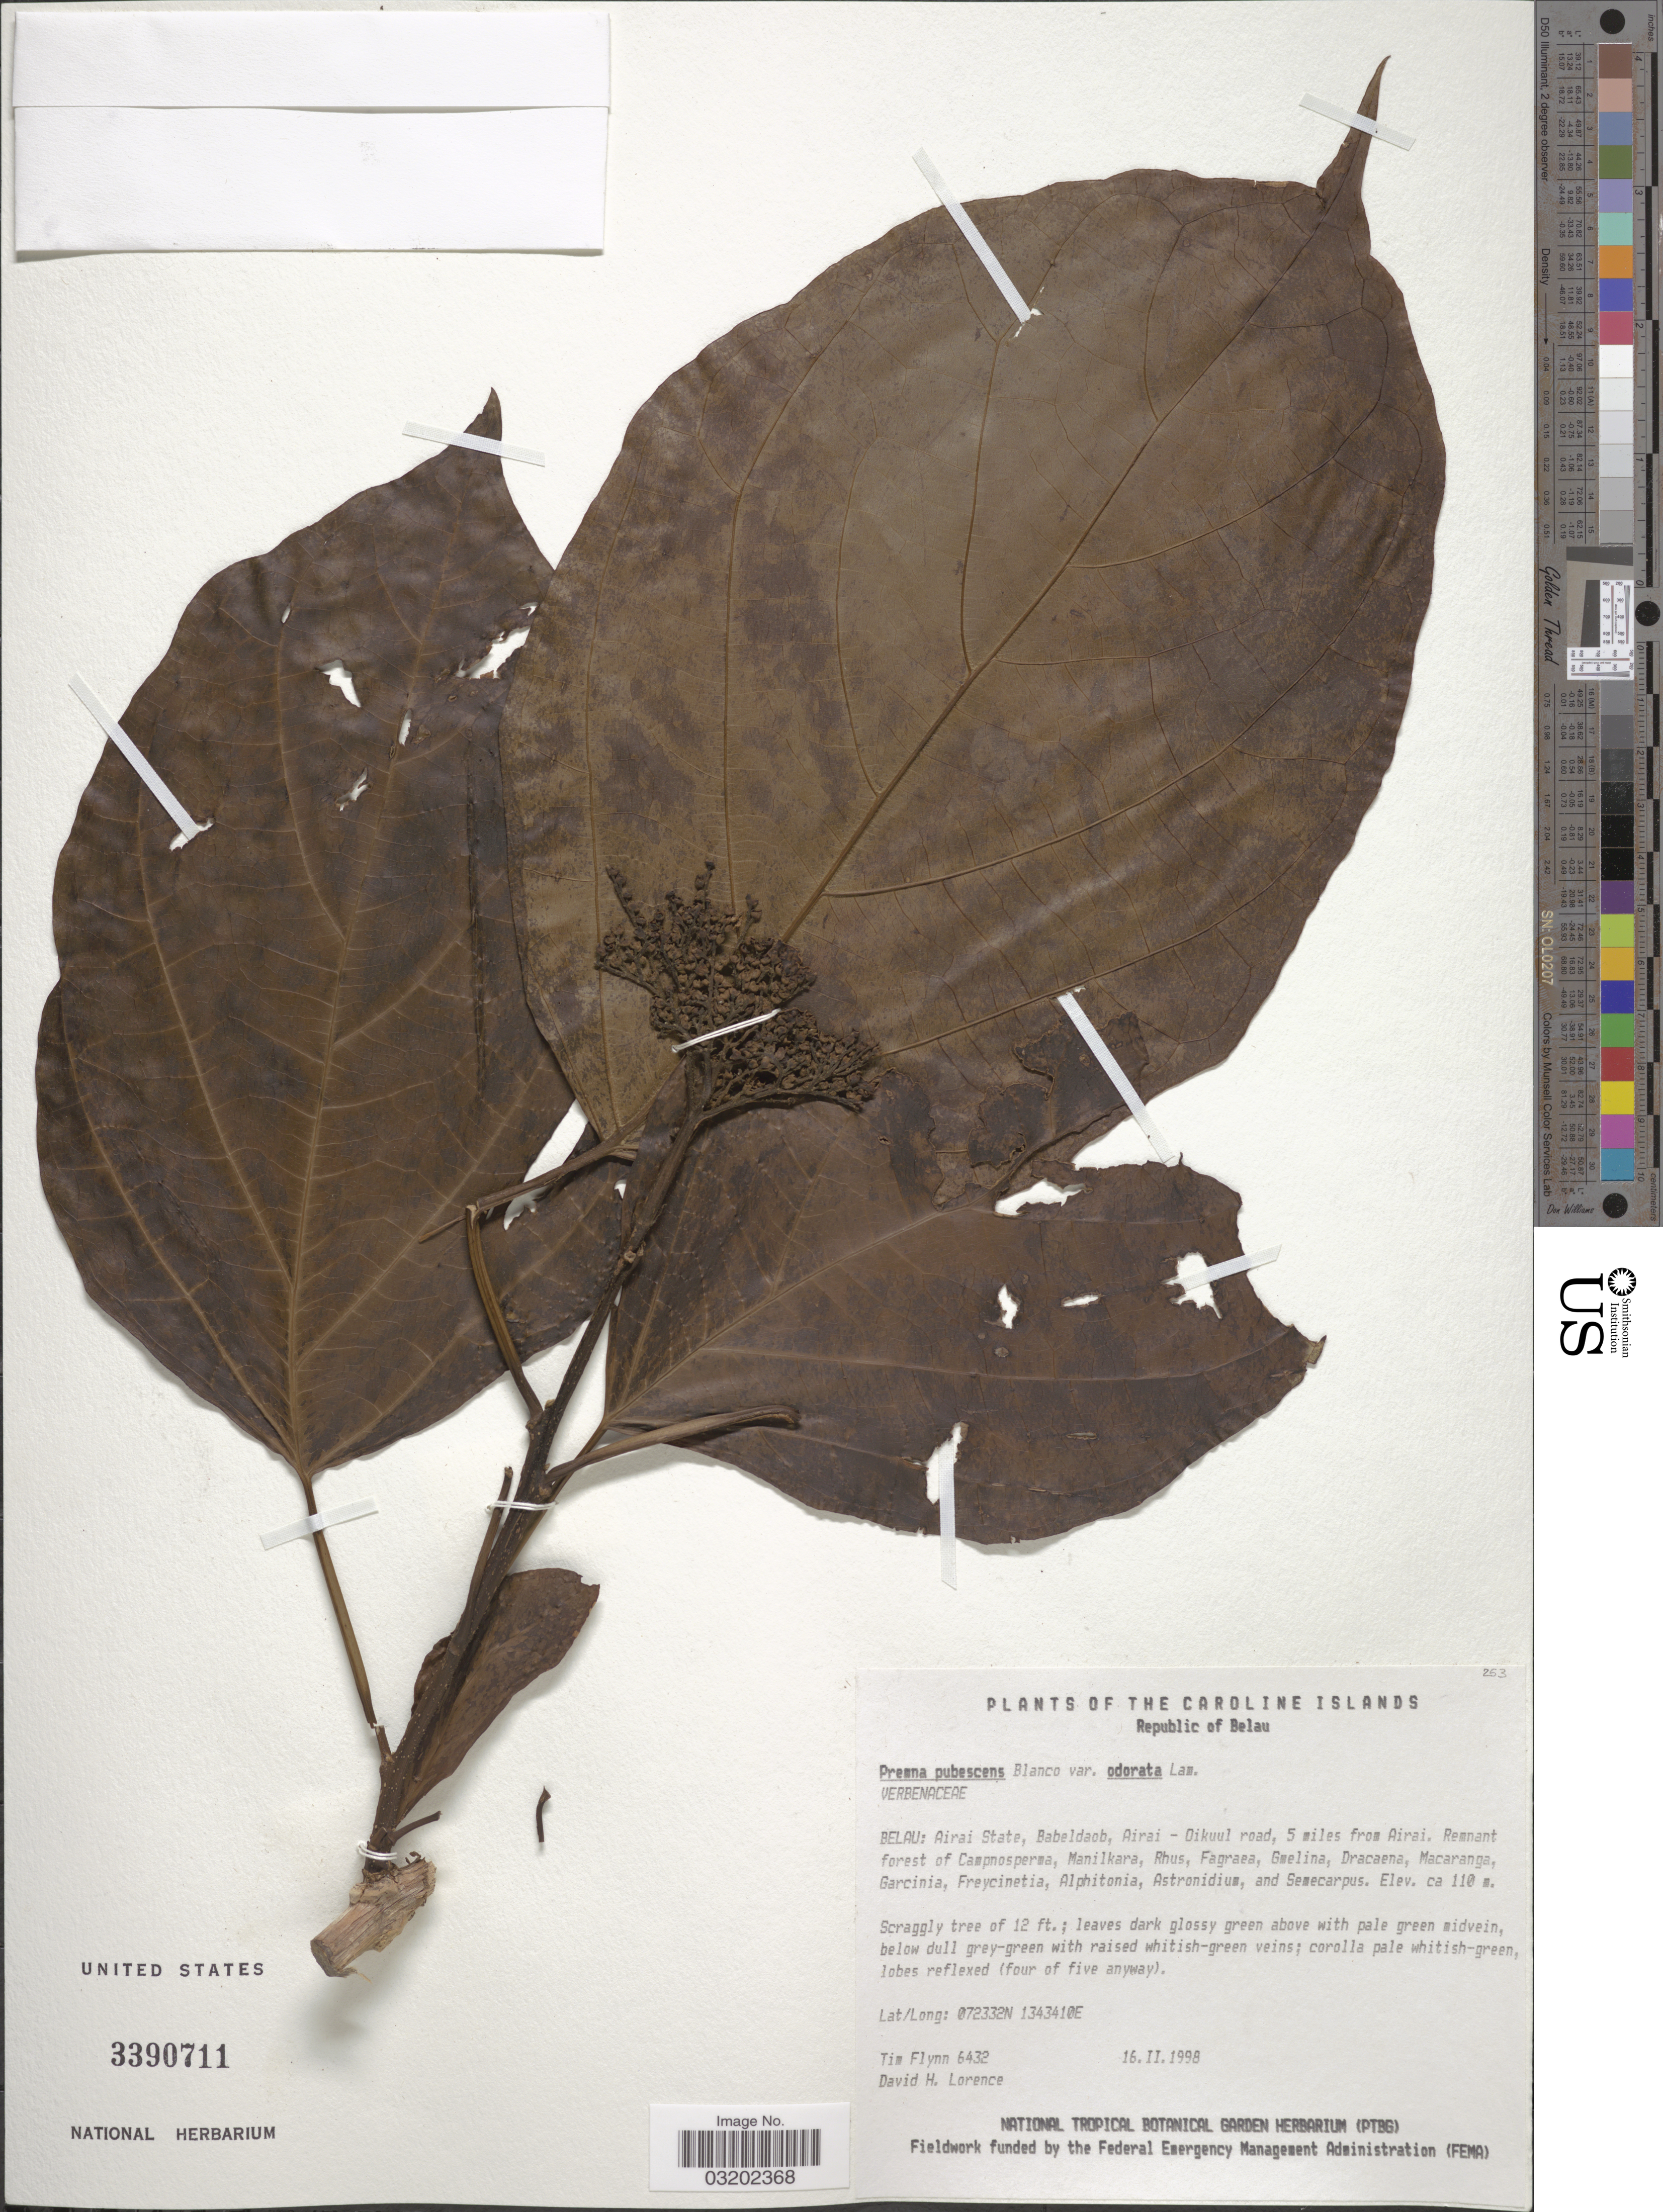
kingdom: Plantae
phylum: Tracheophyta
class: Magnoliopsida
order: Lamiales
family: Verbenaceae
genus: Stachytarpheta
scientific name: Stachytarpheta urticifolia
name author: Sims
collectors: T. Flynn & D. Lorence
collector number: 6432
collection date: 1998-02-16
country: Palau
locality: Airai State, Babeldaob, Airai - Oikuul road, 5 miles from Airai.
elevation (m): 110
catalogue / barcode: US 3390711